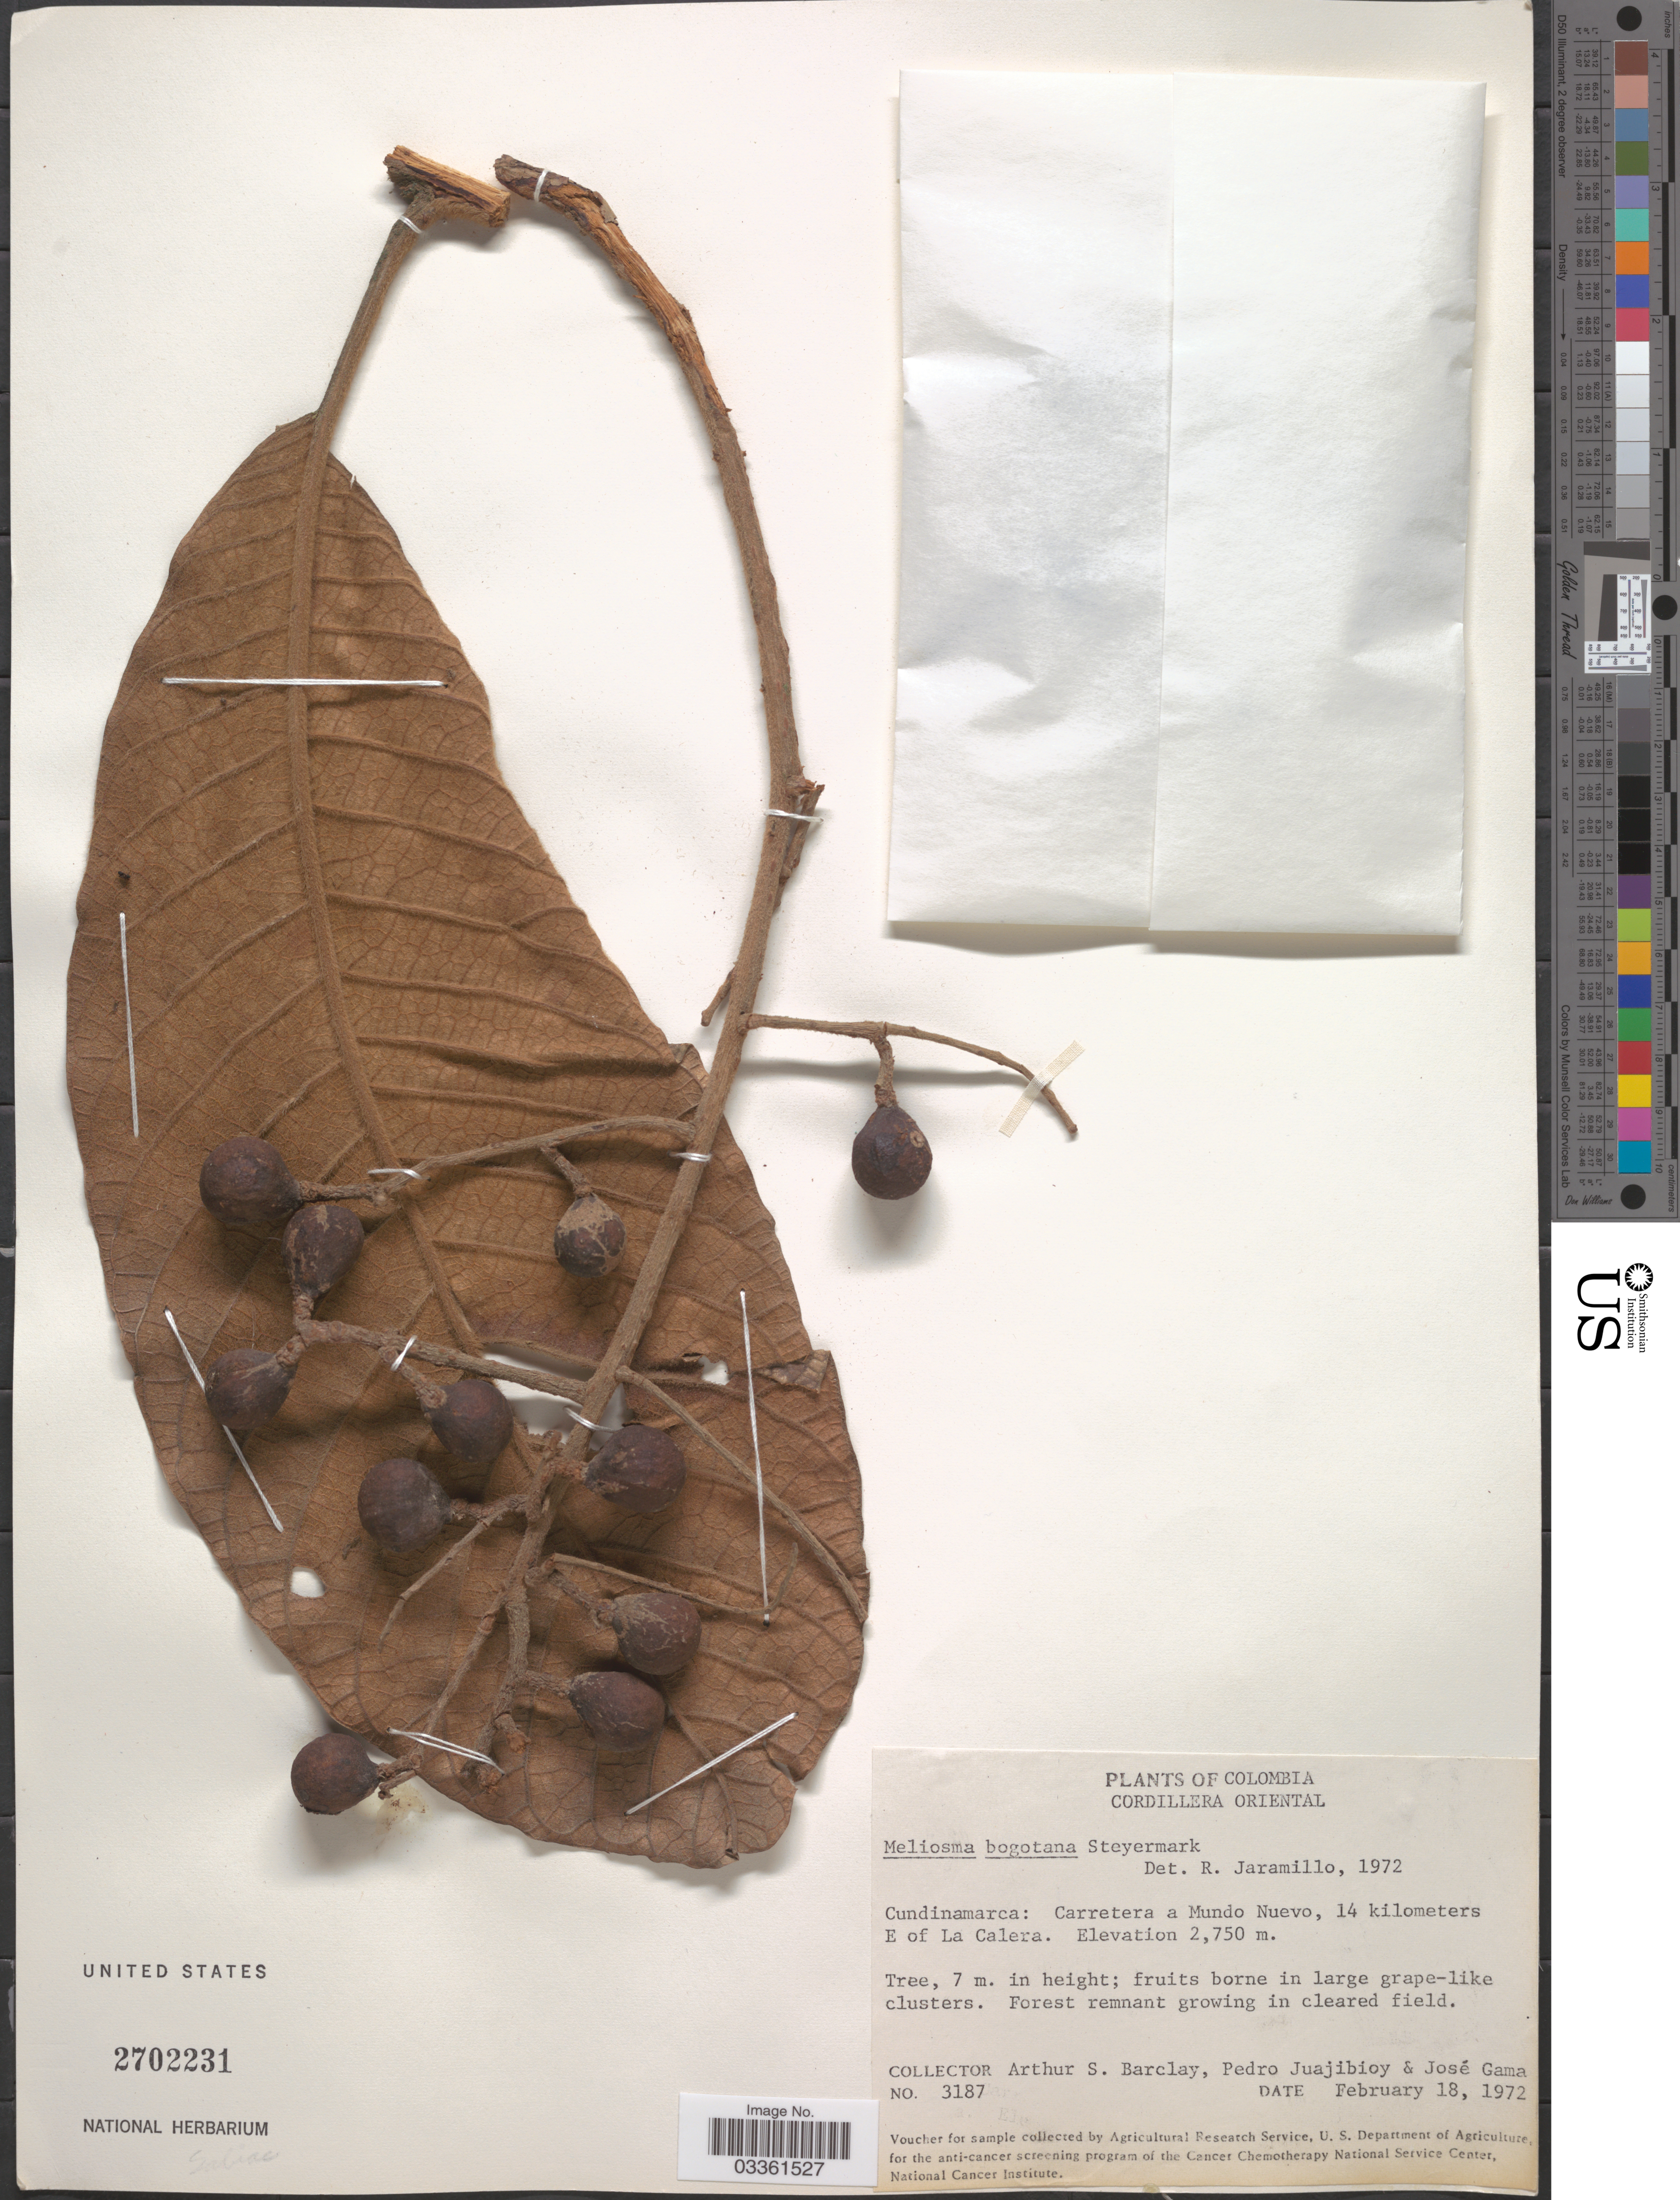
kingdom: Plantae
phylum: Tracheophyta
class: Magnoliopsida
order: Proteales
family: Sabiaceae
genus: Meliosma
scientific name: Meliosma bogotana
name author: Steyerm.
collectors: A. S. Barclay, P. Juajibioy & J. Gama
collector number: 3187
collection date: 1972-02-18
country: Colombia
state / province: Cundinamarca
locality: Cordillera Oriental. Carretera a Mundo Nuevo, 14 kilometers E of La Calera.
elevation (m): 2750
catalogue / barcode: US 2702231